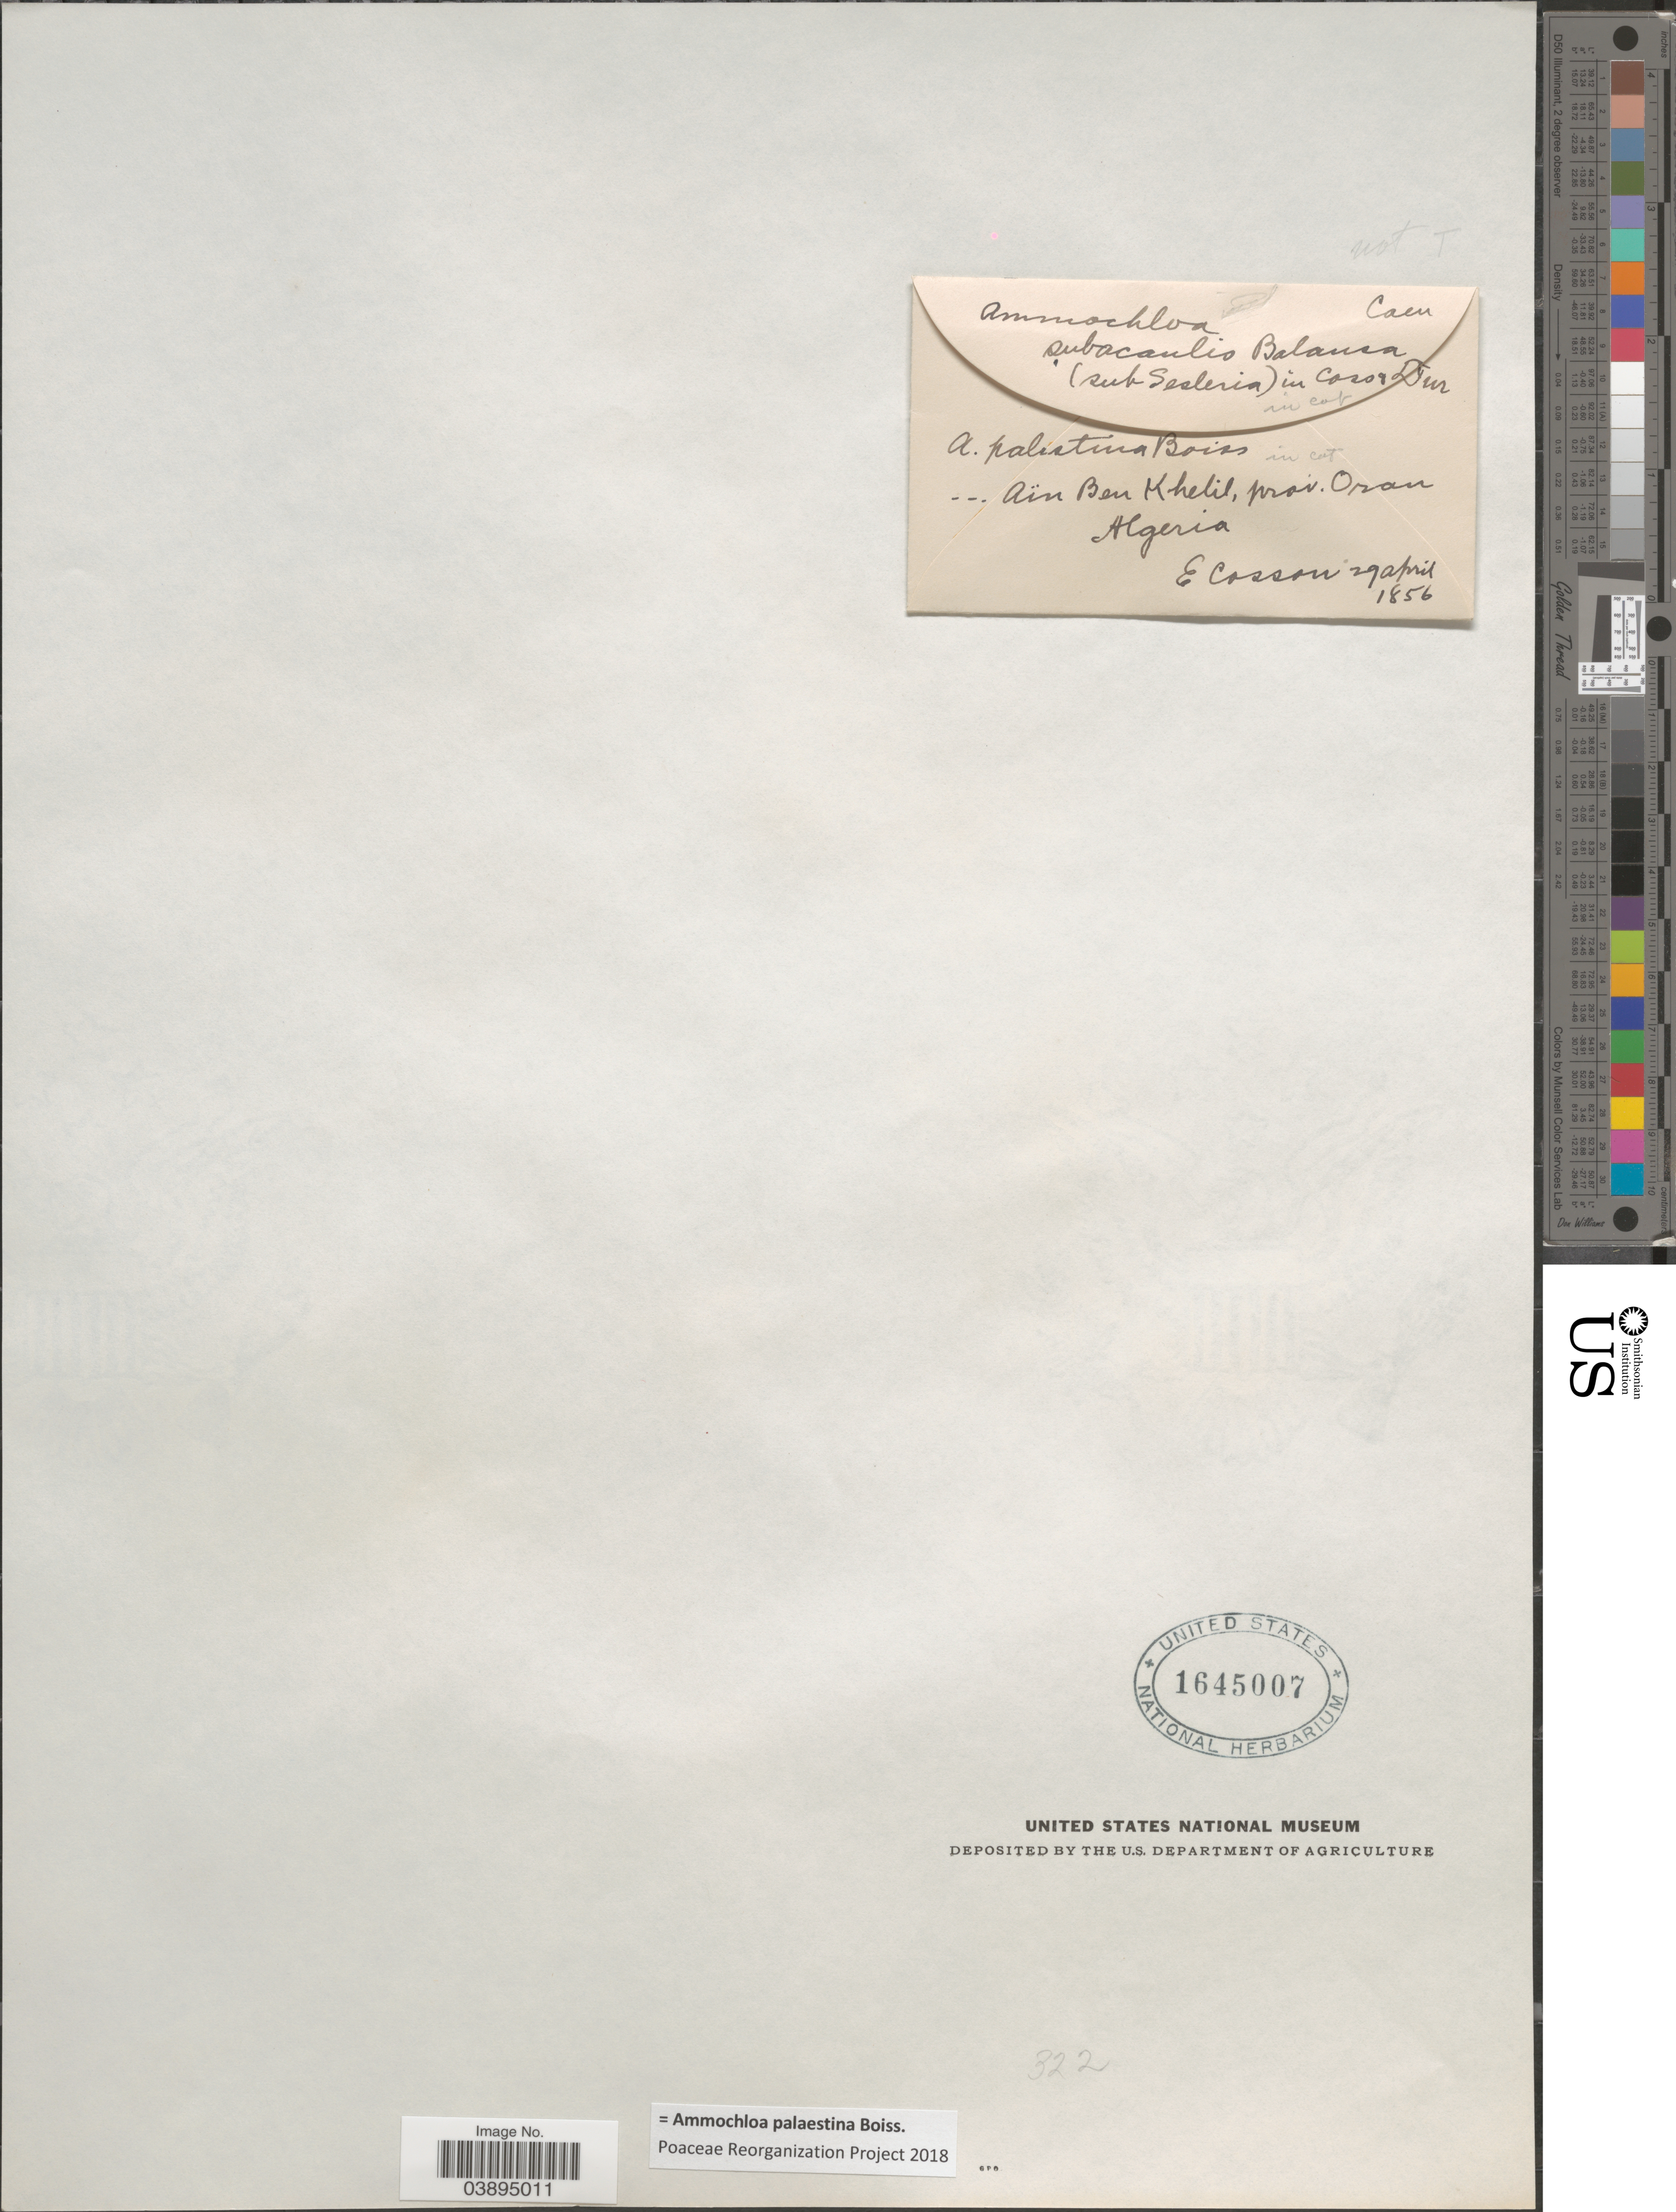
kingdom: Plantae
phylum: Tracheophyta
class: Liliopsida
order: Poales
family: Poaceae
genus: Ammochloa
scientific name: Ammochloa palaestina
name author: Boiss.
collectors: E. Cosson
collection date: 1856-04-29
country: Algeria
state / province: Oran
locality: Aïn Ben Khelil, prov. Oran.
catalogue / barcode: US 1645007